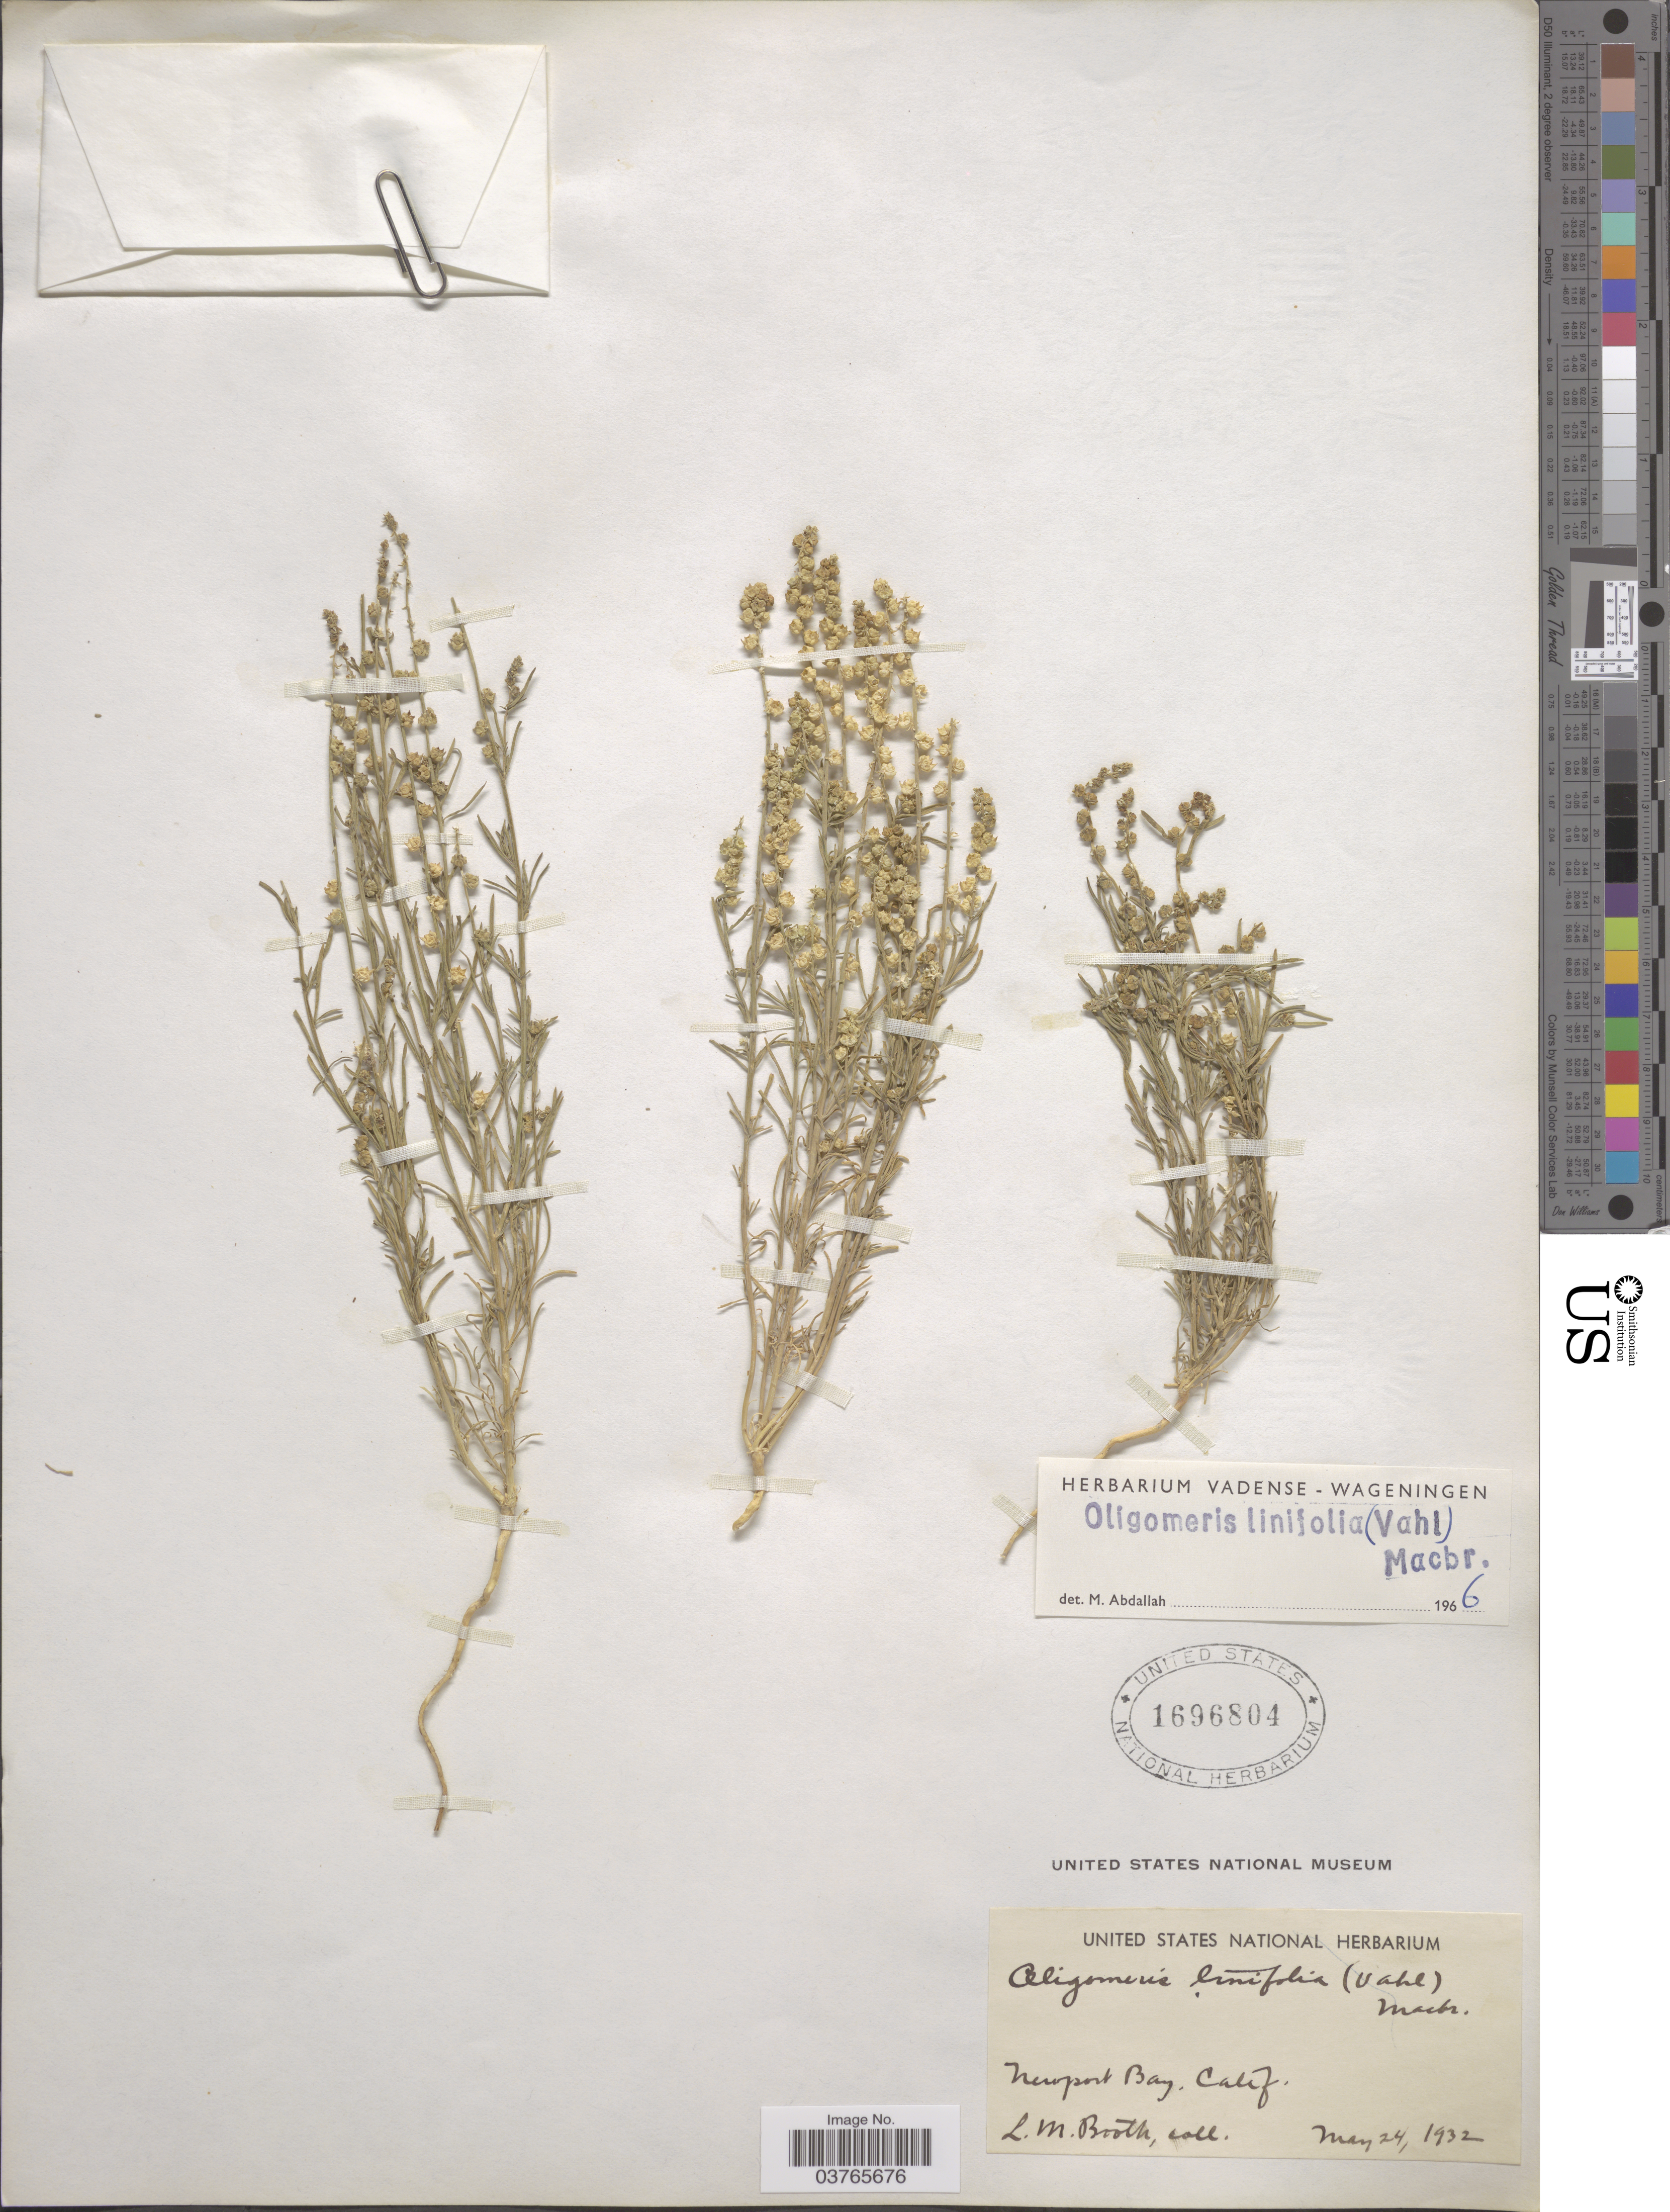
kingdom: Plantae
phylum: Tracheophyta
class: Magnoliopsida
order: Brassicales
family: Resedaceae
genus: Oligomeris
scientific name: Oligomeris linifolia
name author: (Vahl) J.F. Macbr.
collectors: L. Booth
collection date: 1932-05-24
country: United States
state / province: California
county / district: Orange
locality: Newport Bay.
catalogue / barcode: US 1696804